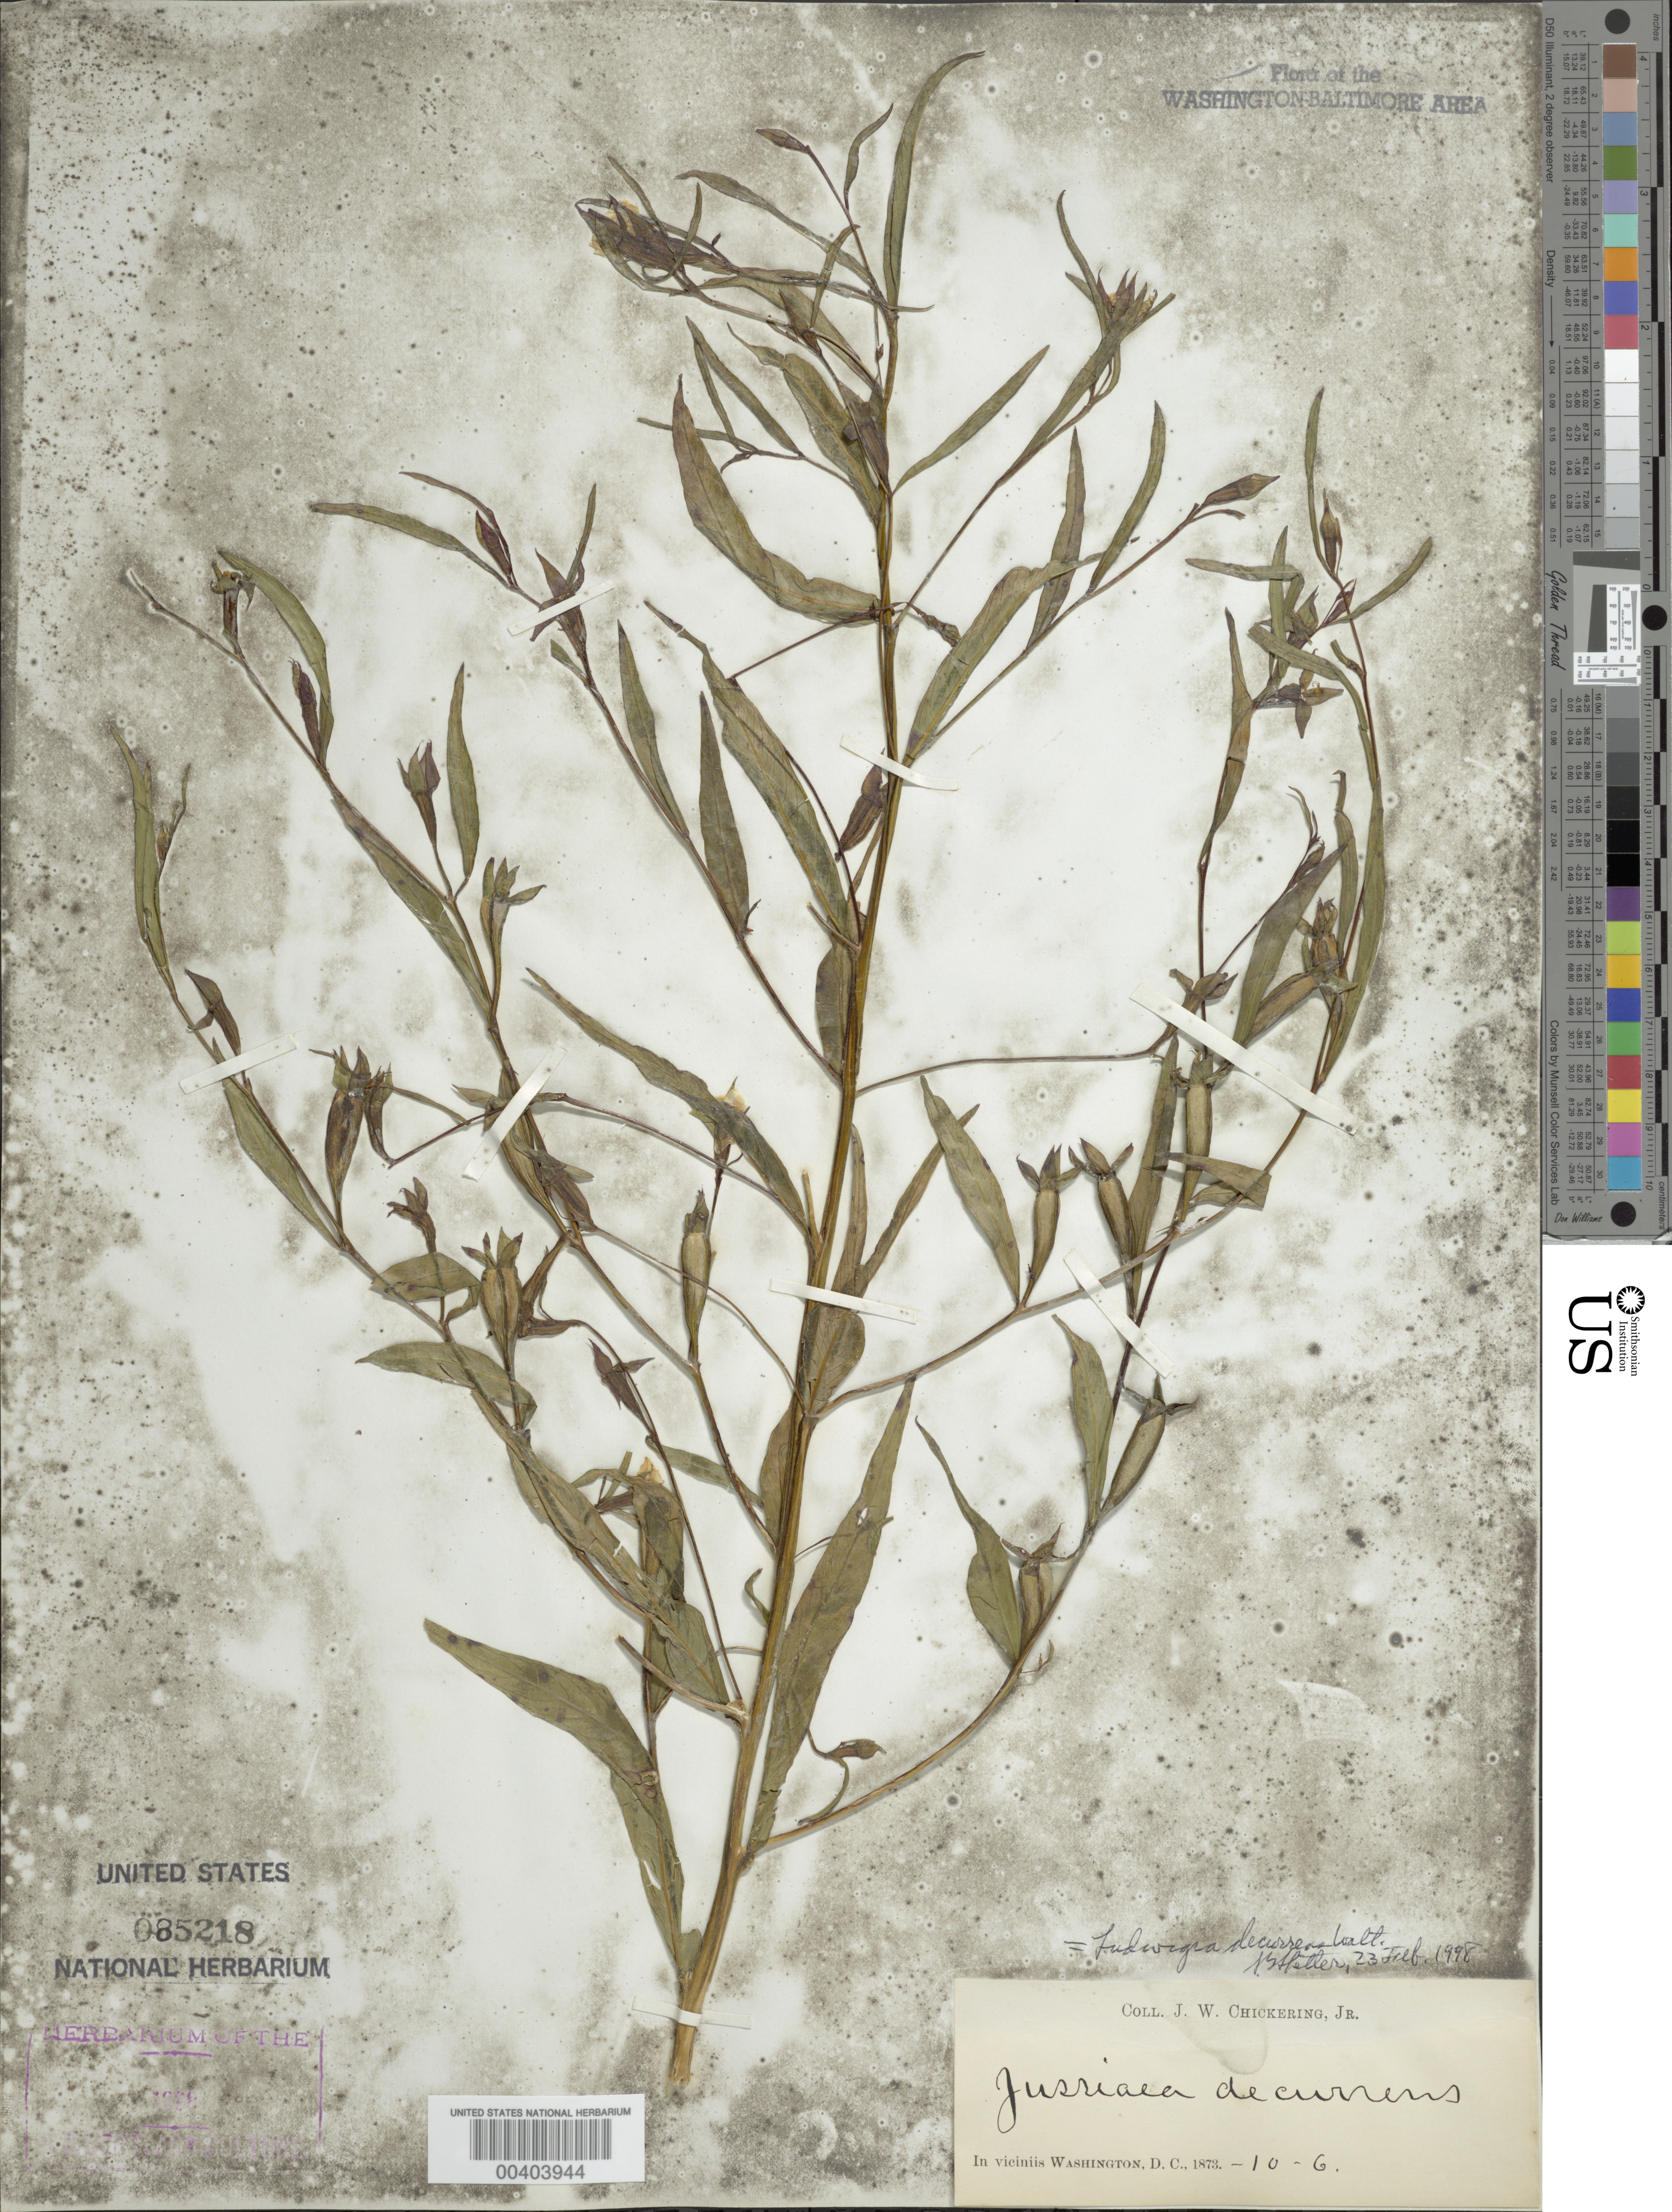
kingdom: Plantae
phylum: Tracheophyta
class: Magnoliopsida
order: Myrtales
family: Onagraceae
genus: Ludwigia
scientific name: Ludwigia decurrens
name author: Walter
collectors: J. W. Chickering Jr.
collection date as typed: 10 Jun 1873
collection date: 1873-06-10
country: United States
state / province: District of Columbia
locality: Washington DC and vicinity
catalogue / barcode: US 85218